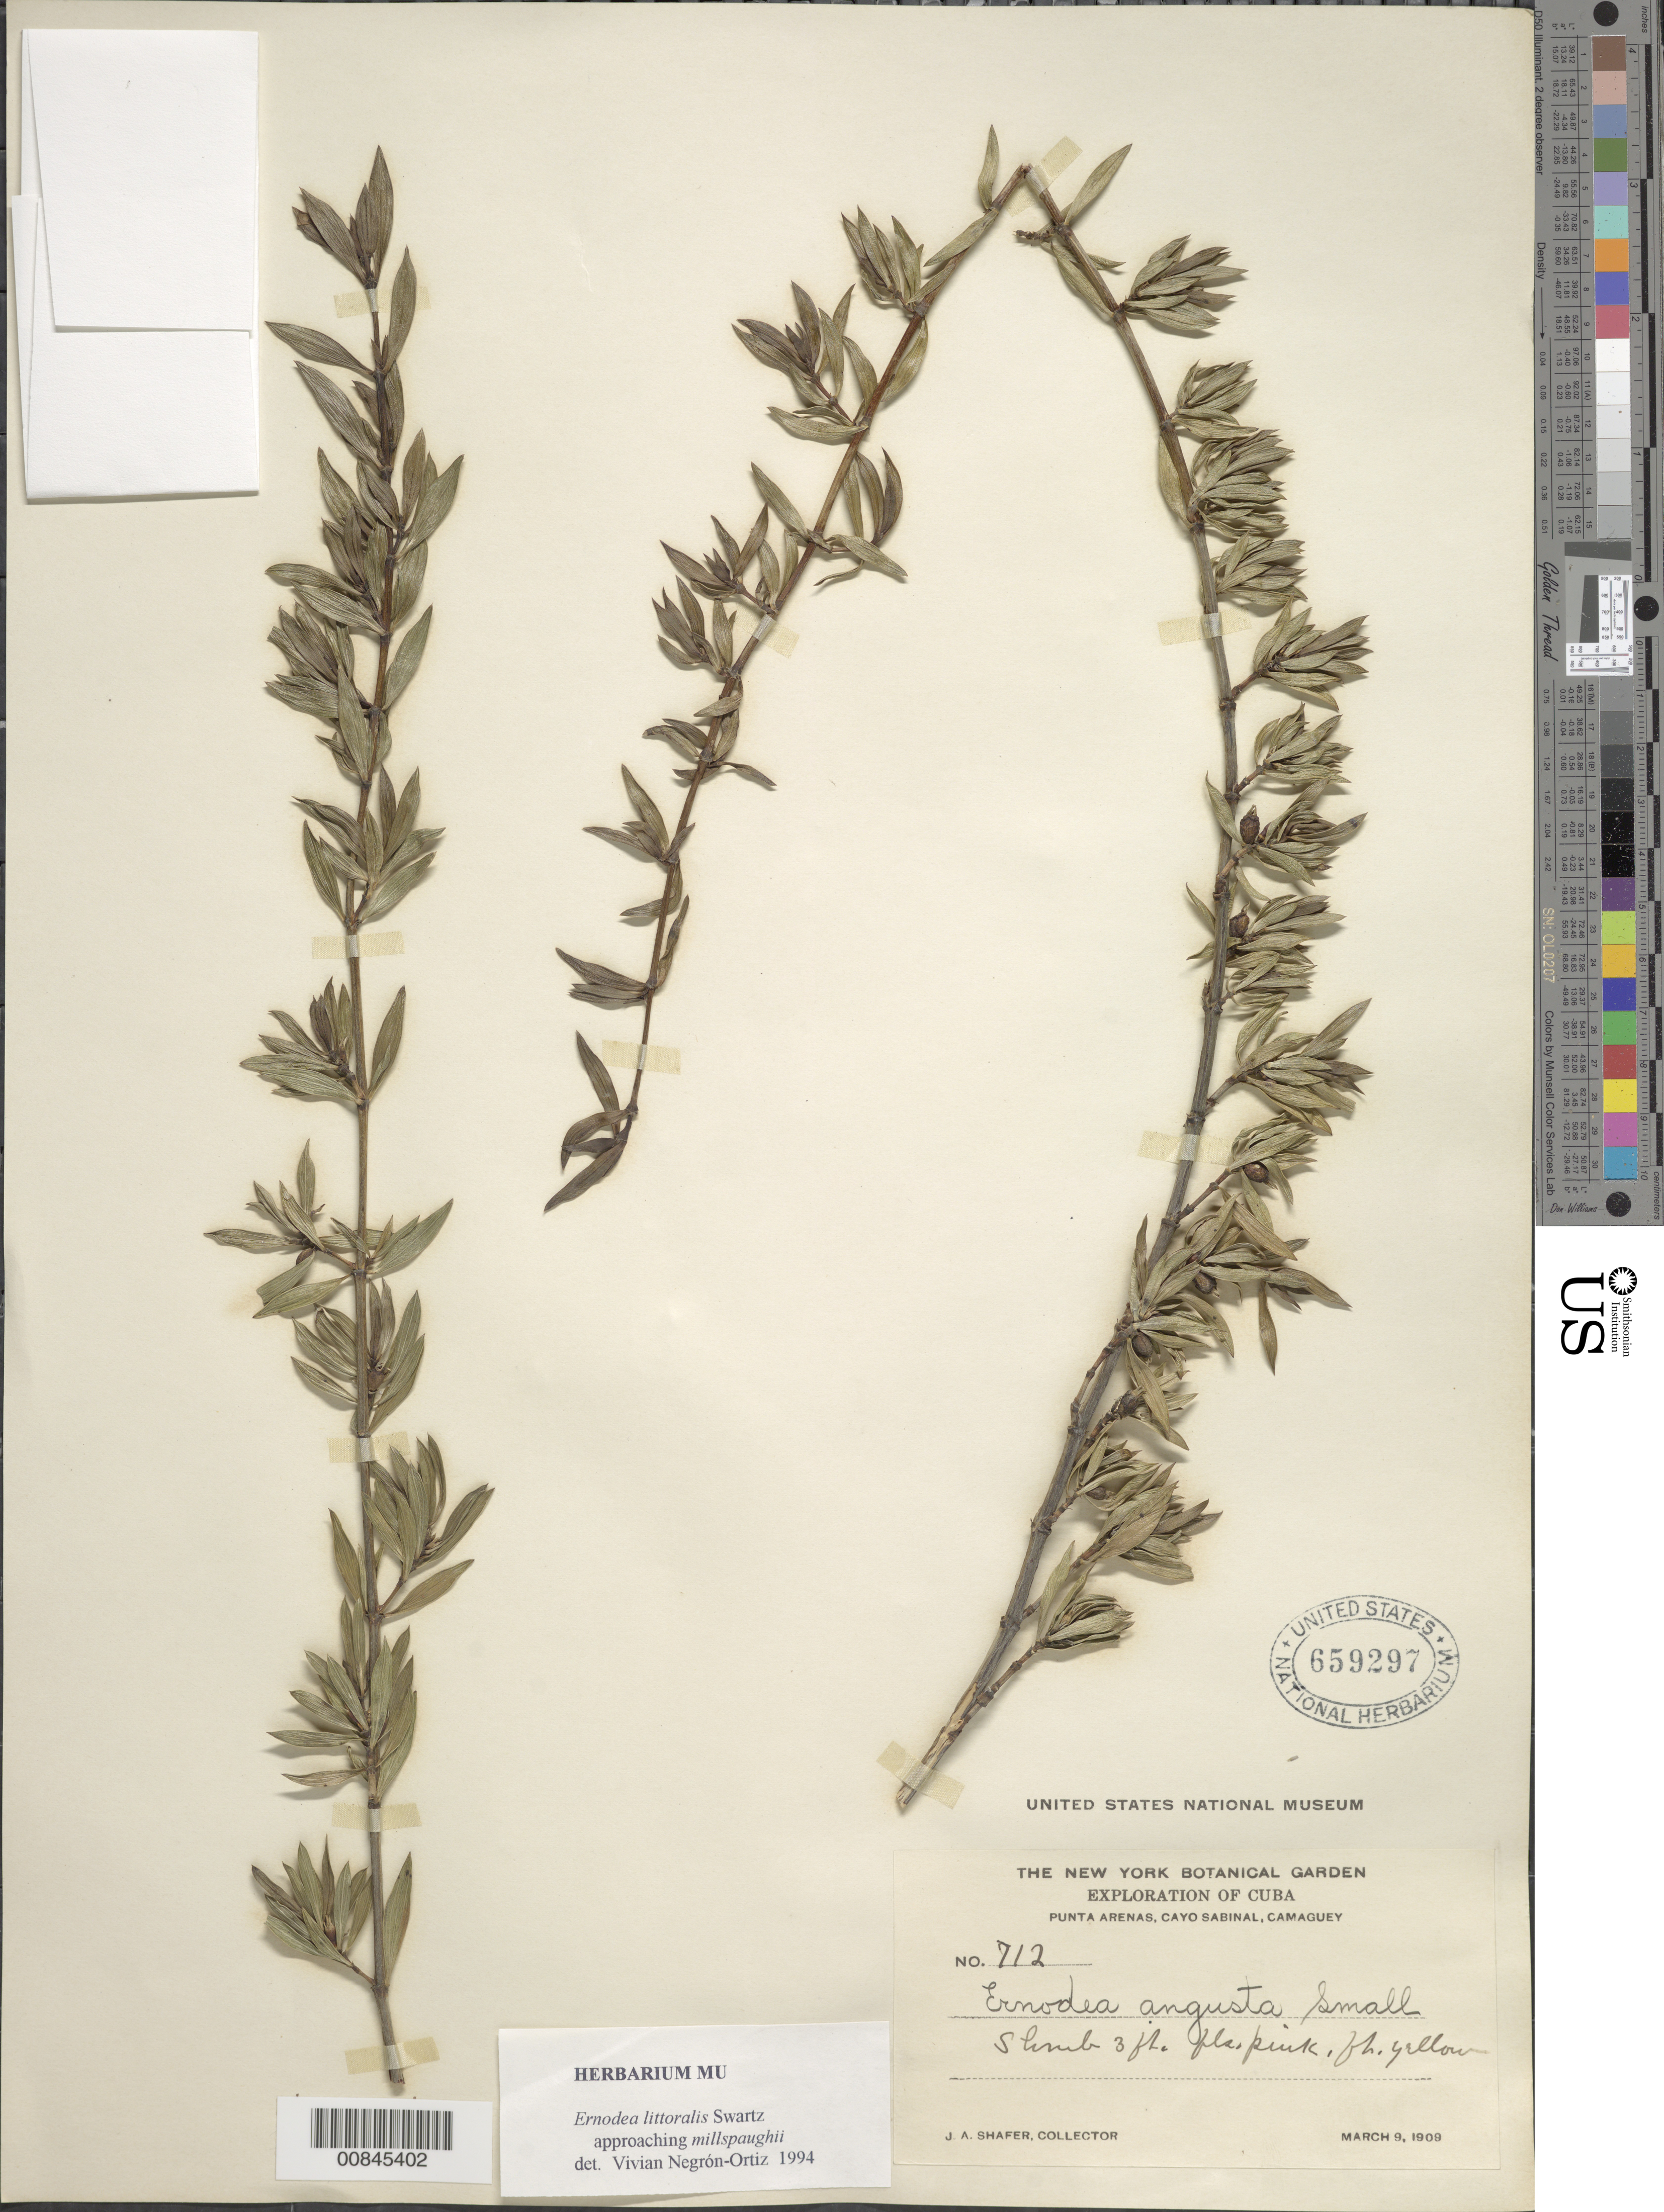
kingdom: Plantae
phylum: Tracheophyta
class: Magnoliopsida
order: Gentianales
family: Rubiaceae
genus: Ernodea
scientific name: Ernodea littoralis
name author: Sw.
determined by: Negrón-Ortiz, V.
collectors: J. A. Shafer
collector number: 714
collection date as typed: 09 Mar 1909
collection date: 1909-03-09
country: Cuba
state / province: Camaguey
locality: Punta Arenas, Cayo Sabinal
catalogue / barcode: US 659297